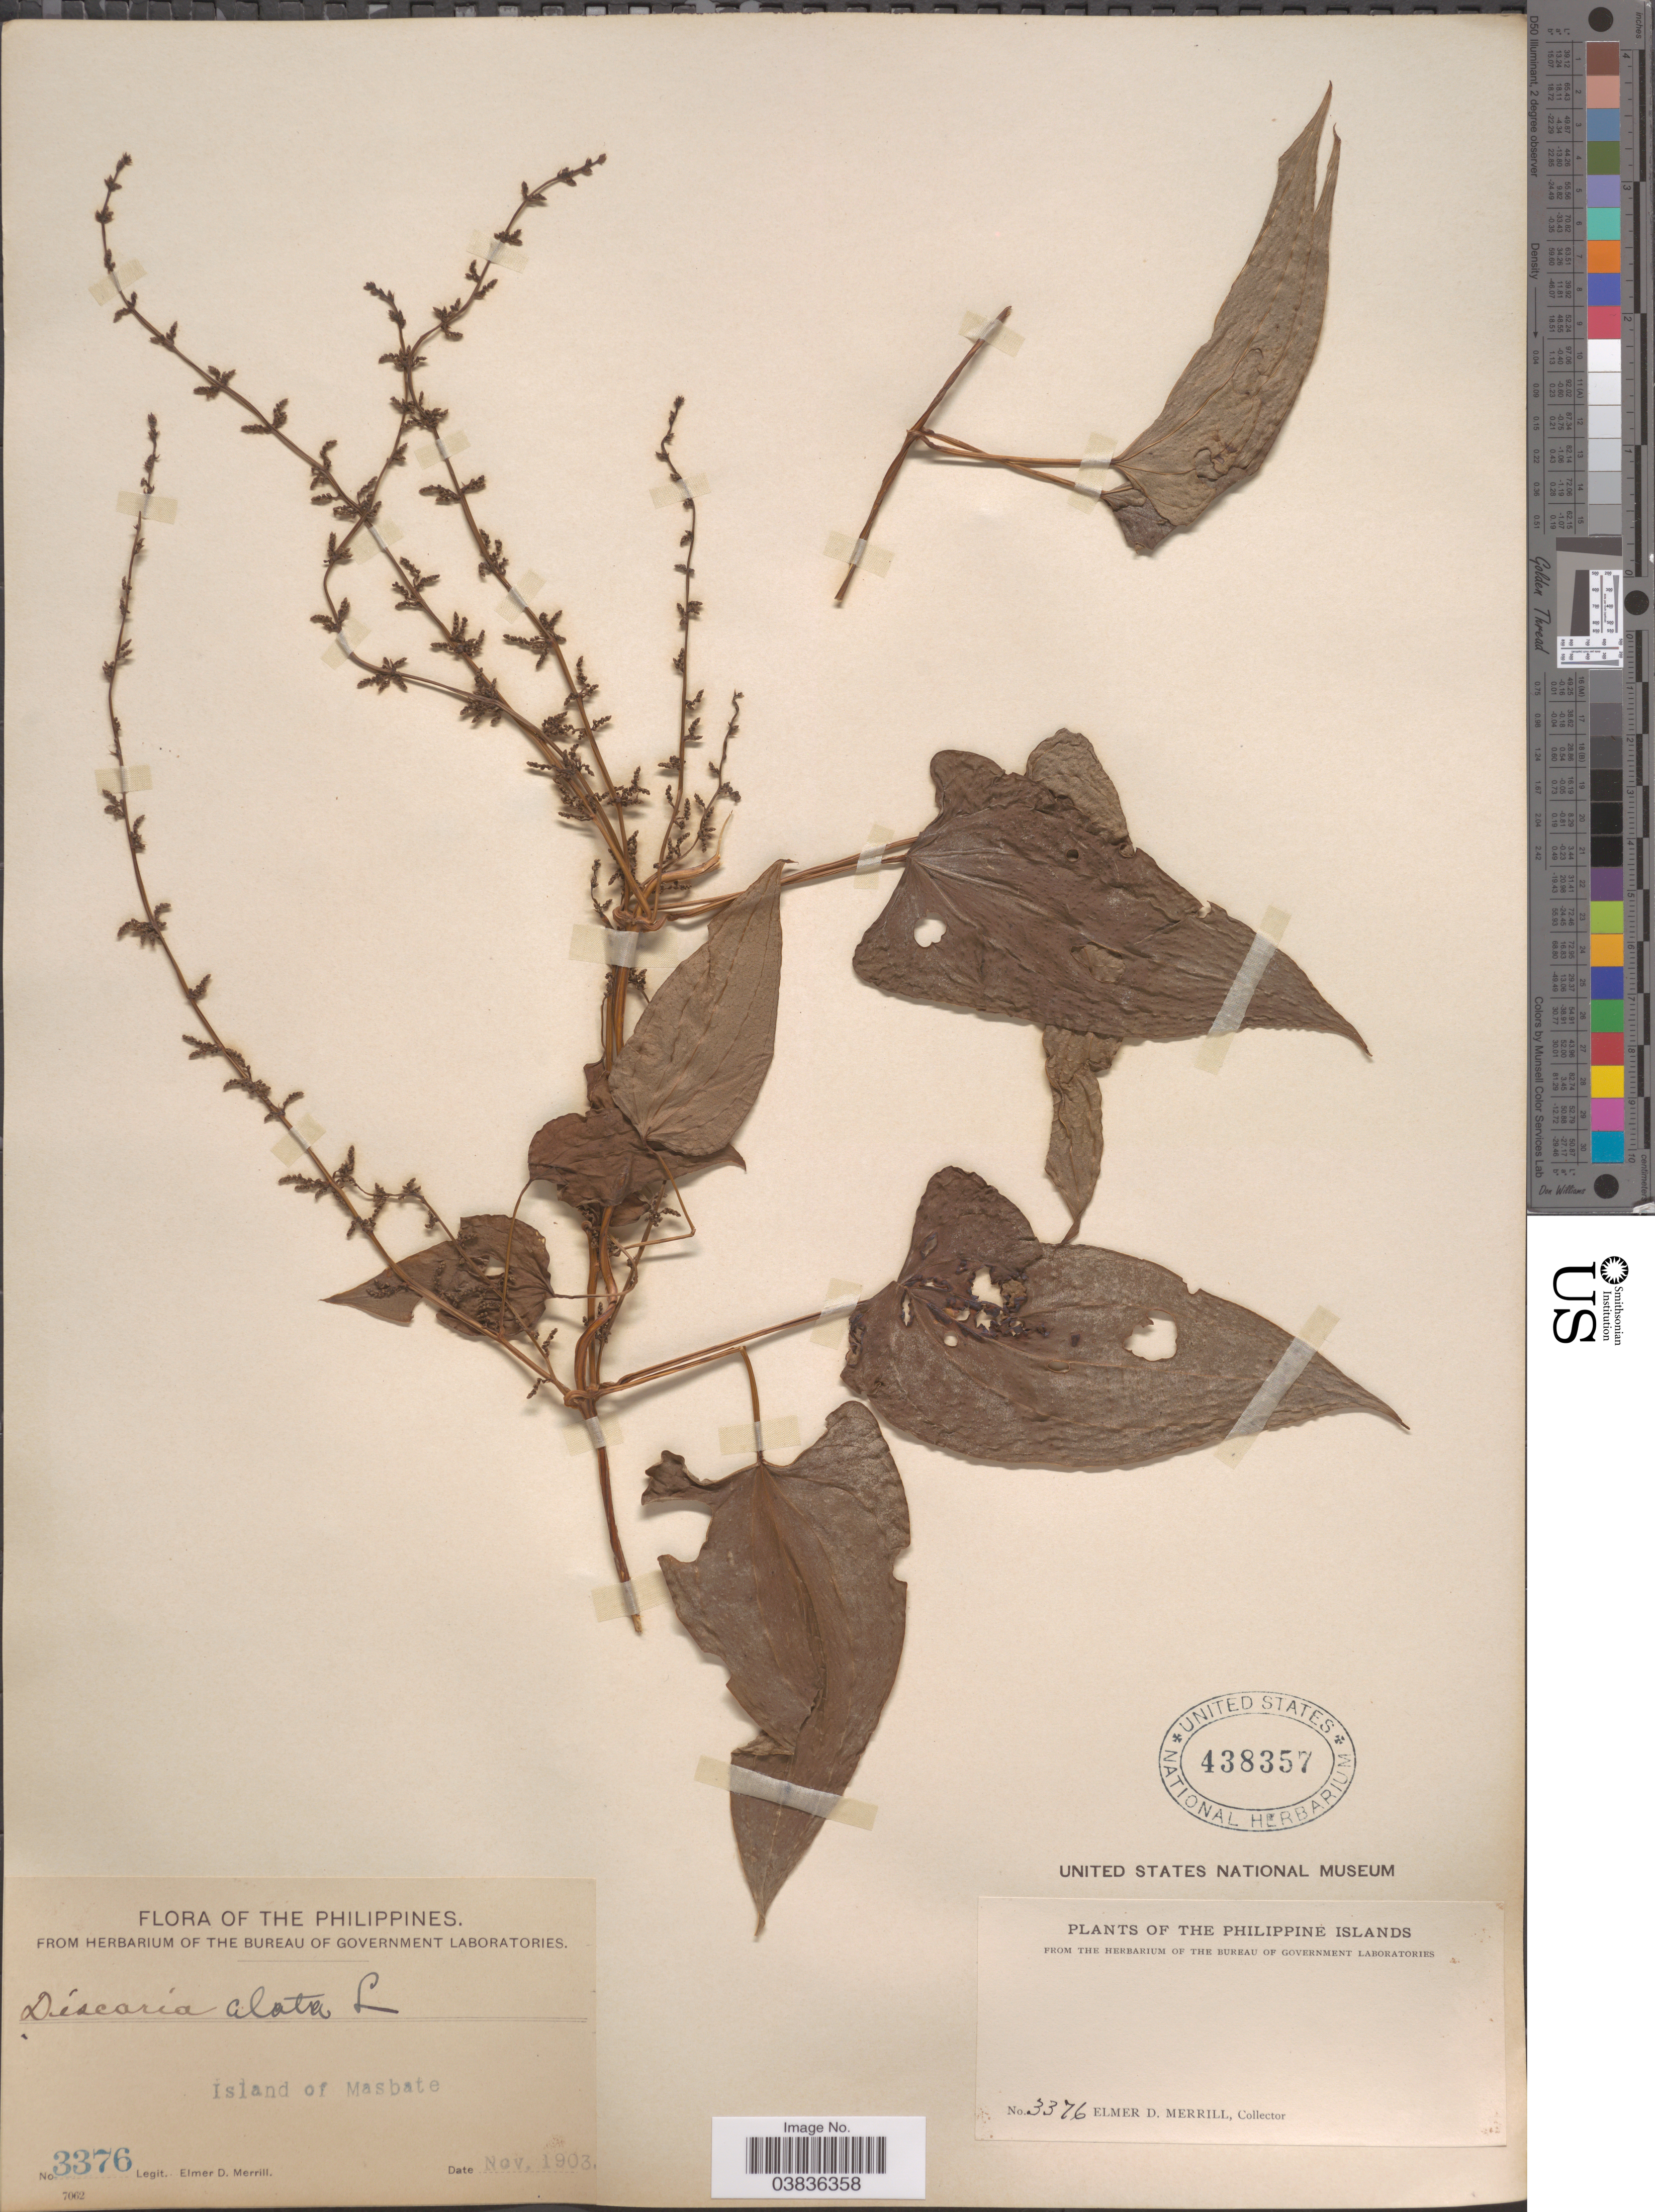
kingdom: Plantae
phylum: Tracheophyta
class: Liliopsida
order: Dioscoreales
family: Dioscoreaceae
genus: Dioscorea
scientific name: Dioscorea alata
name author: L.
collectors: E. D. Merrill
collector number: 3376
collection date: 1903-11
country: Philippines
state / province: Bicol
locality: Philippine Islands. Island of Masbate.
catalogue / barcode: US 438357